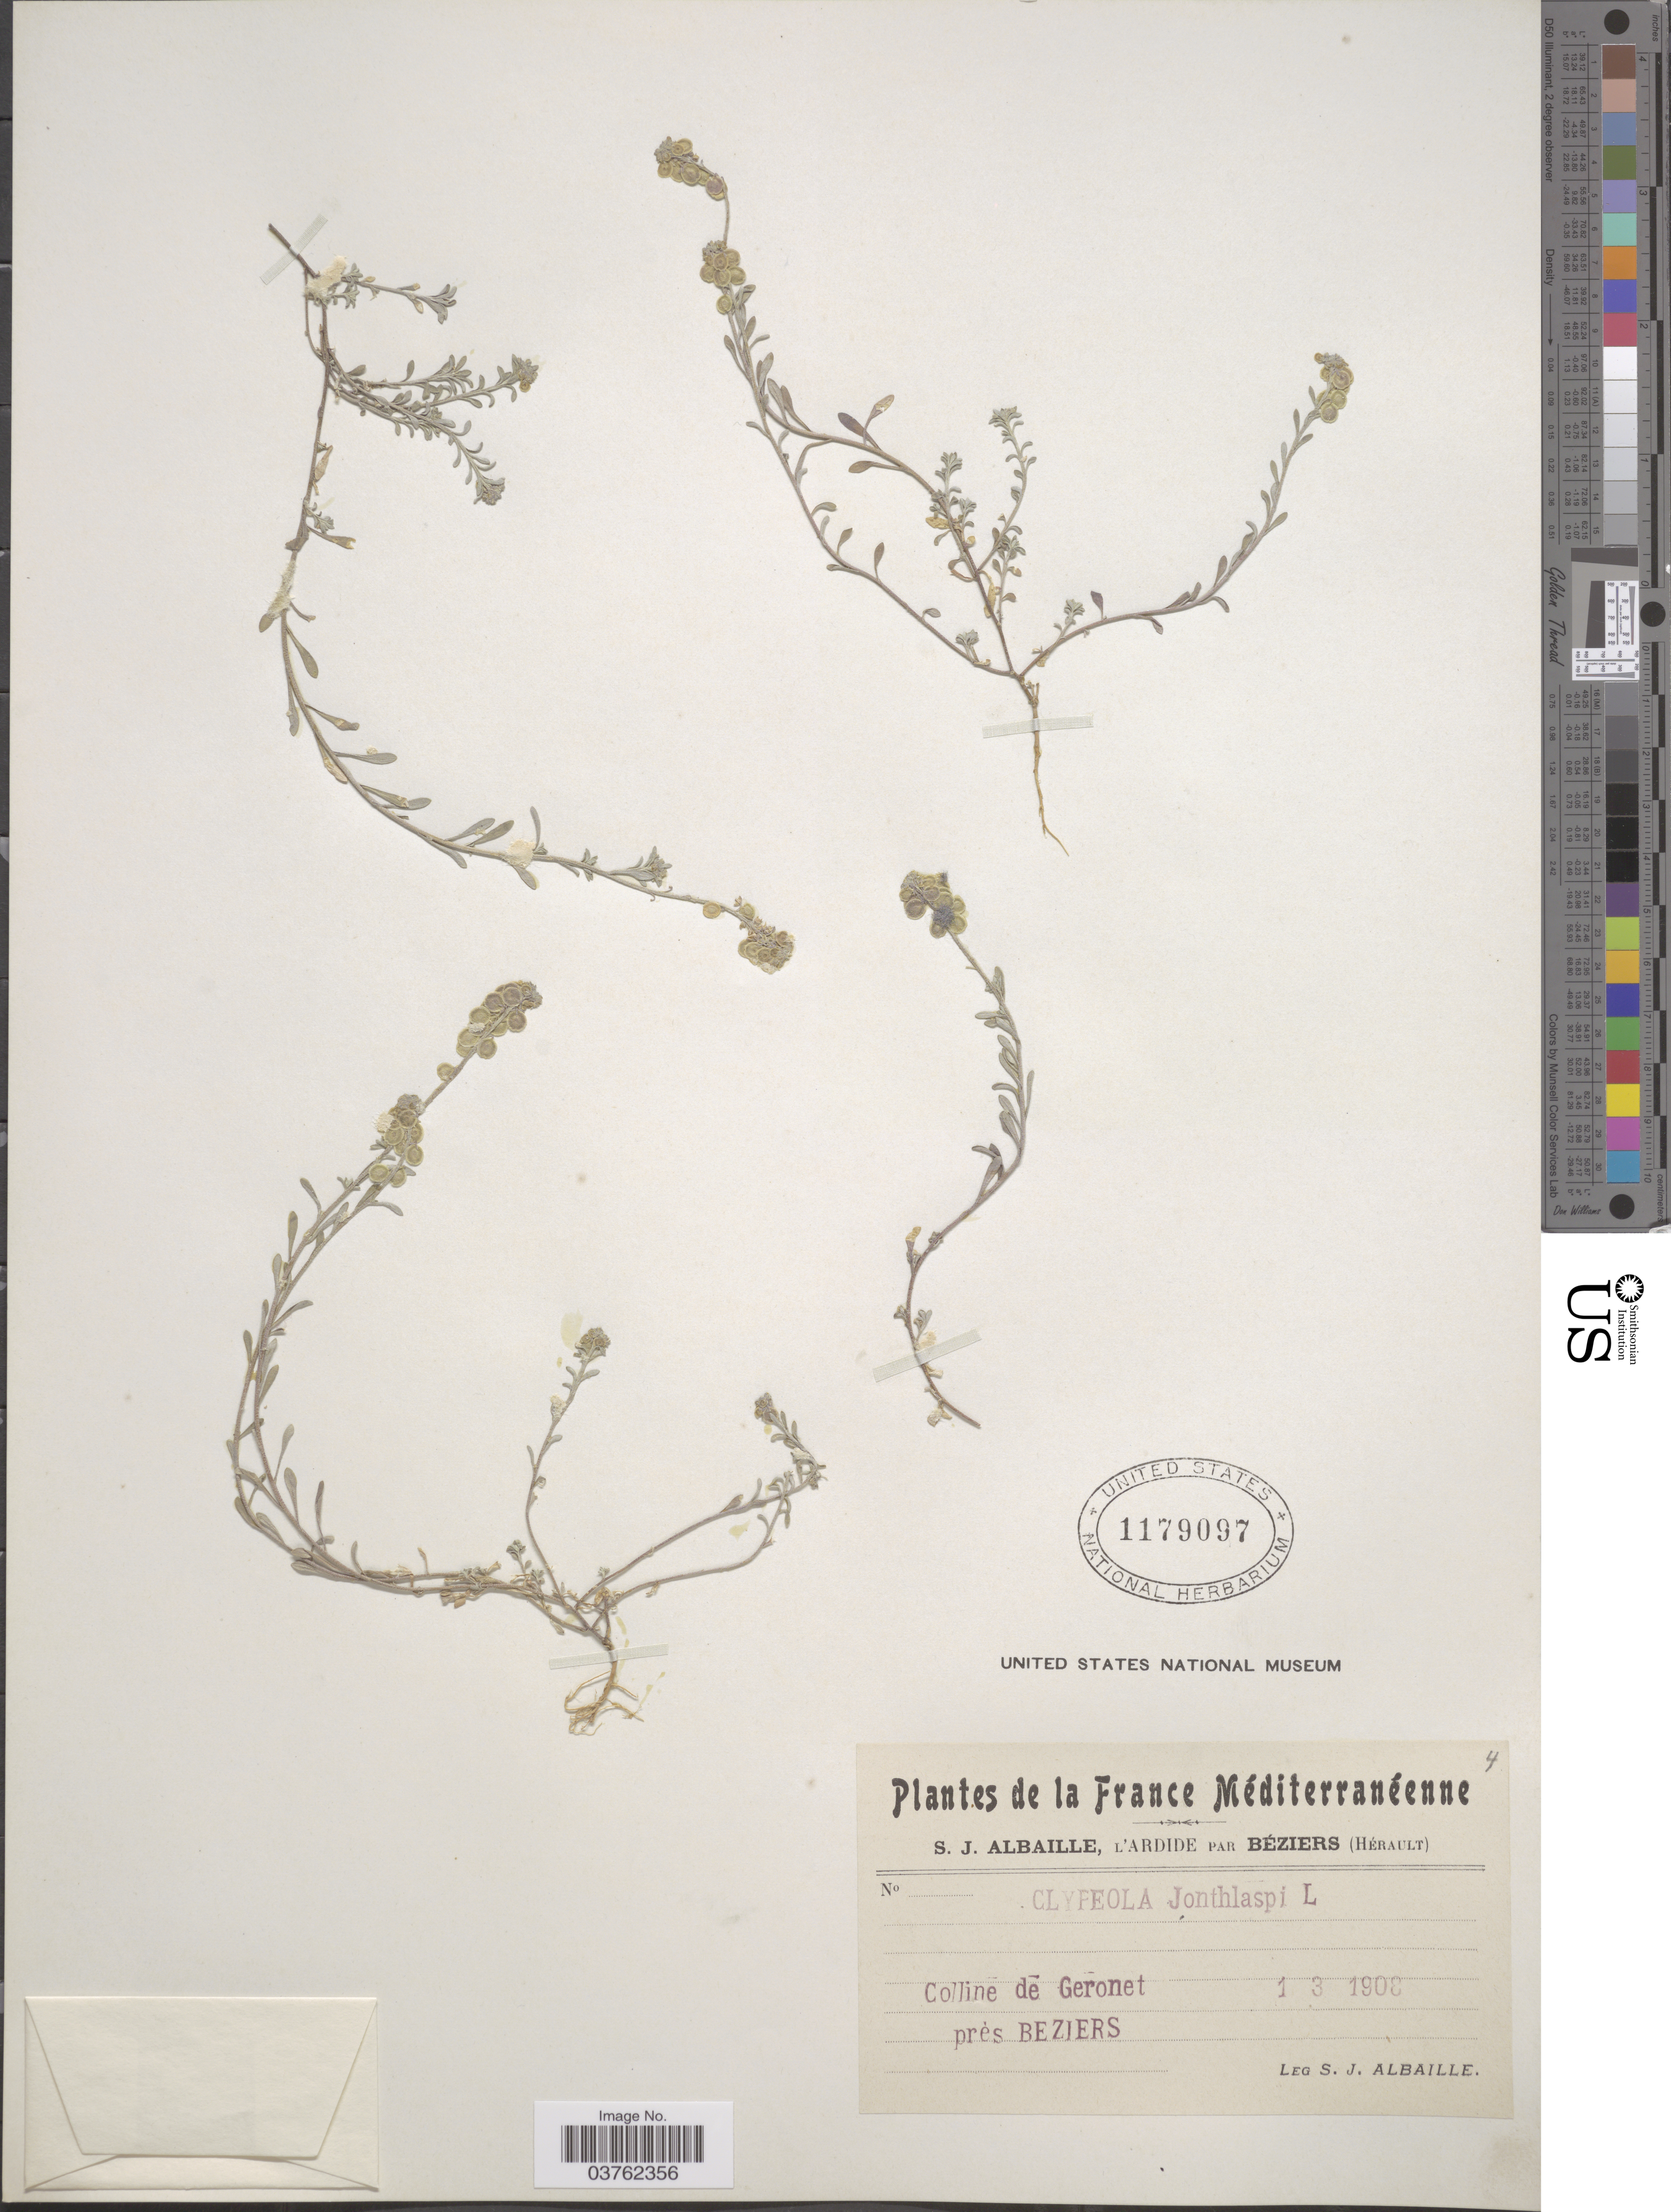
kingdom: Plantae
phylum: Tracheophyta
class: Magnoliopsida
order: Brassicales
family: Brassicaceae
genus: Clypeola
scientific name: Clypeola jonthlaspi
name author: L.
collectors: S. Albaille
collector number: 4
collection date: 1908-03-01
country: France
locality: La France Méditerranéenne. Colline de Geronet près Beziers.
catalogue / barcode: US 1179097